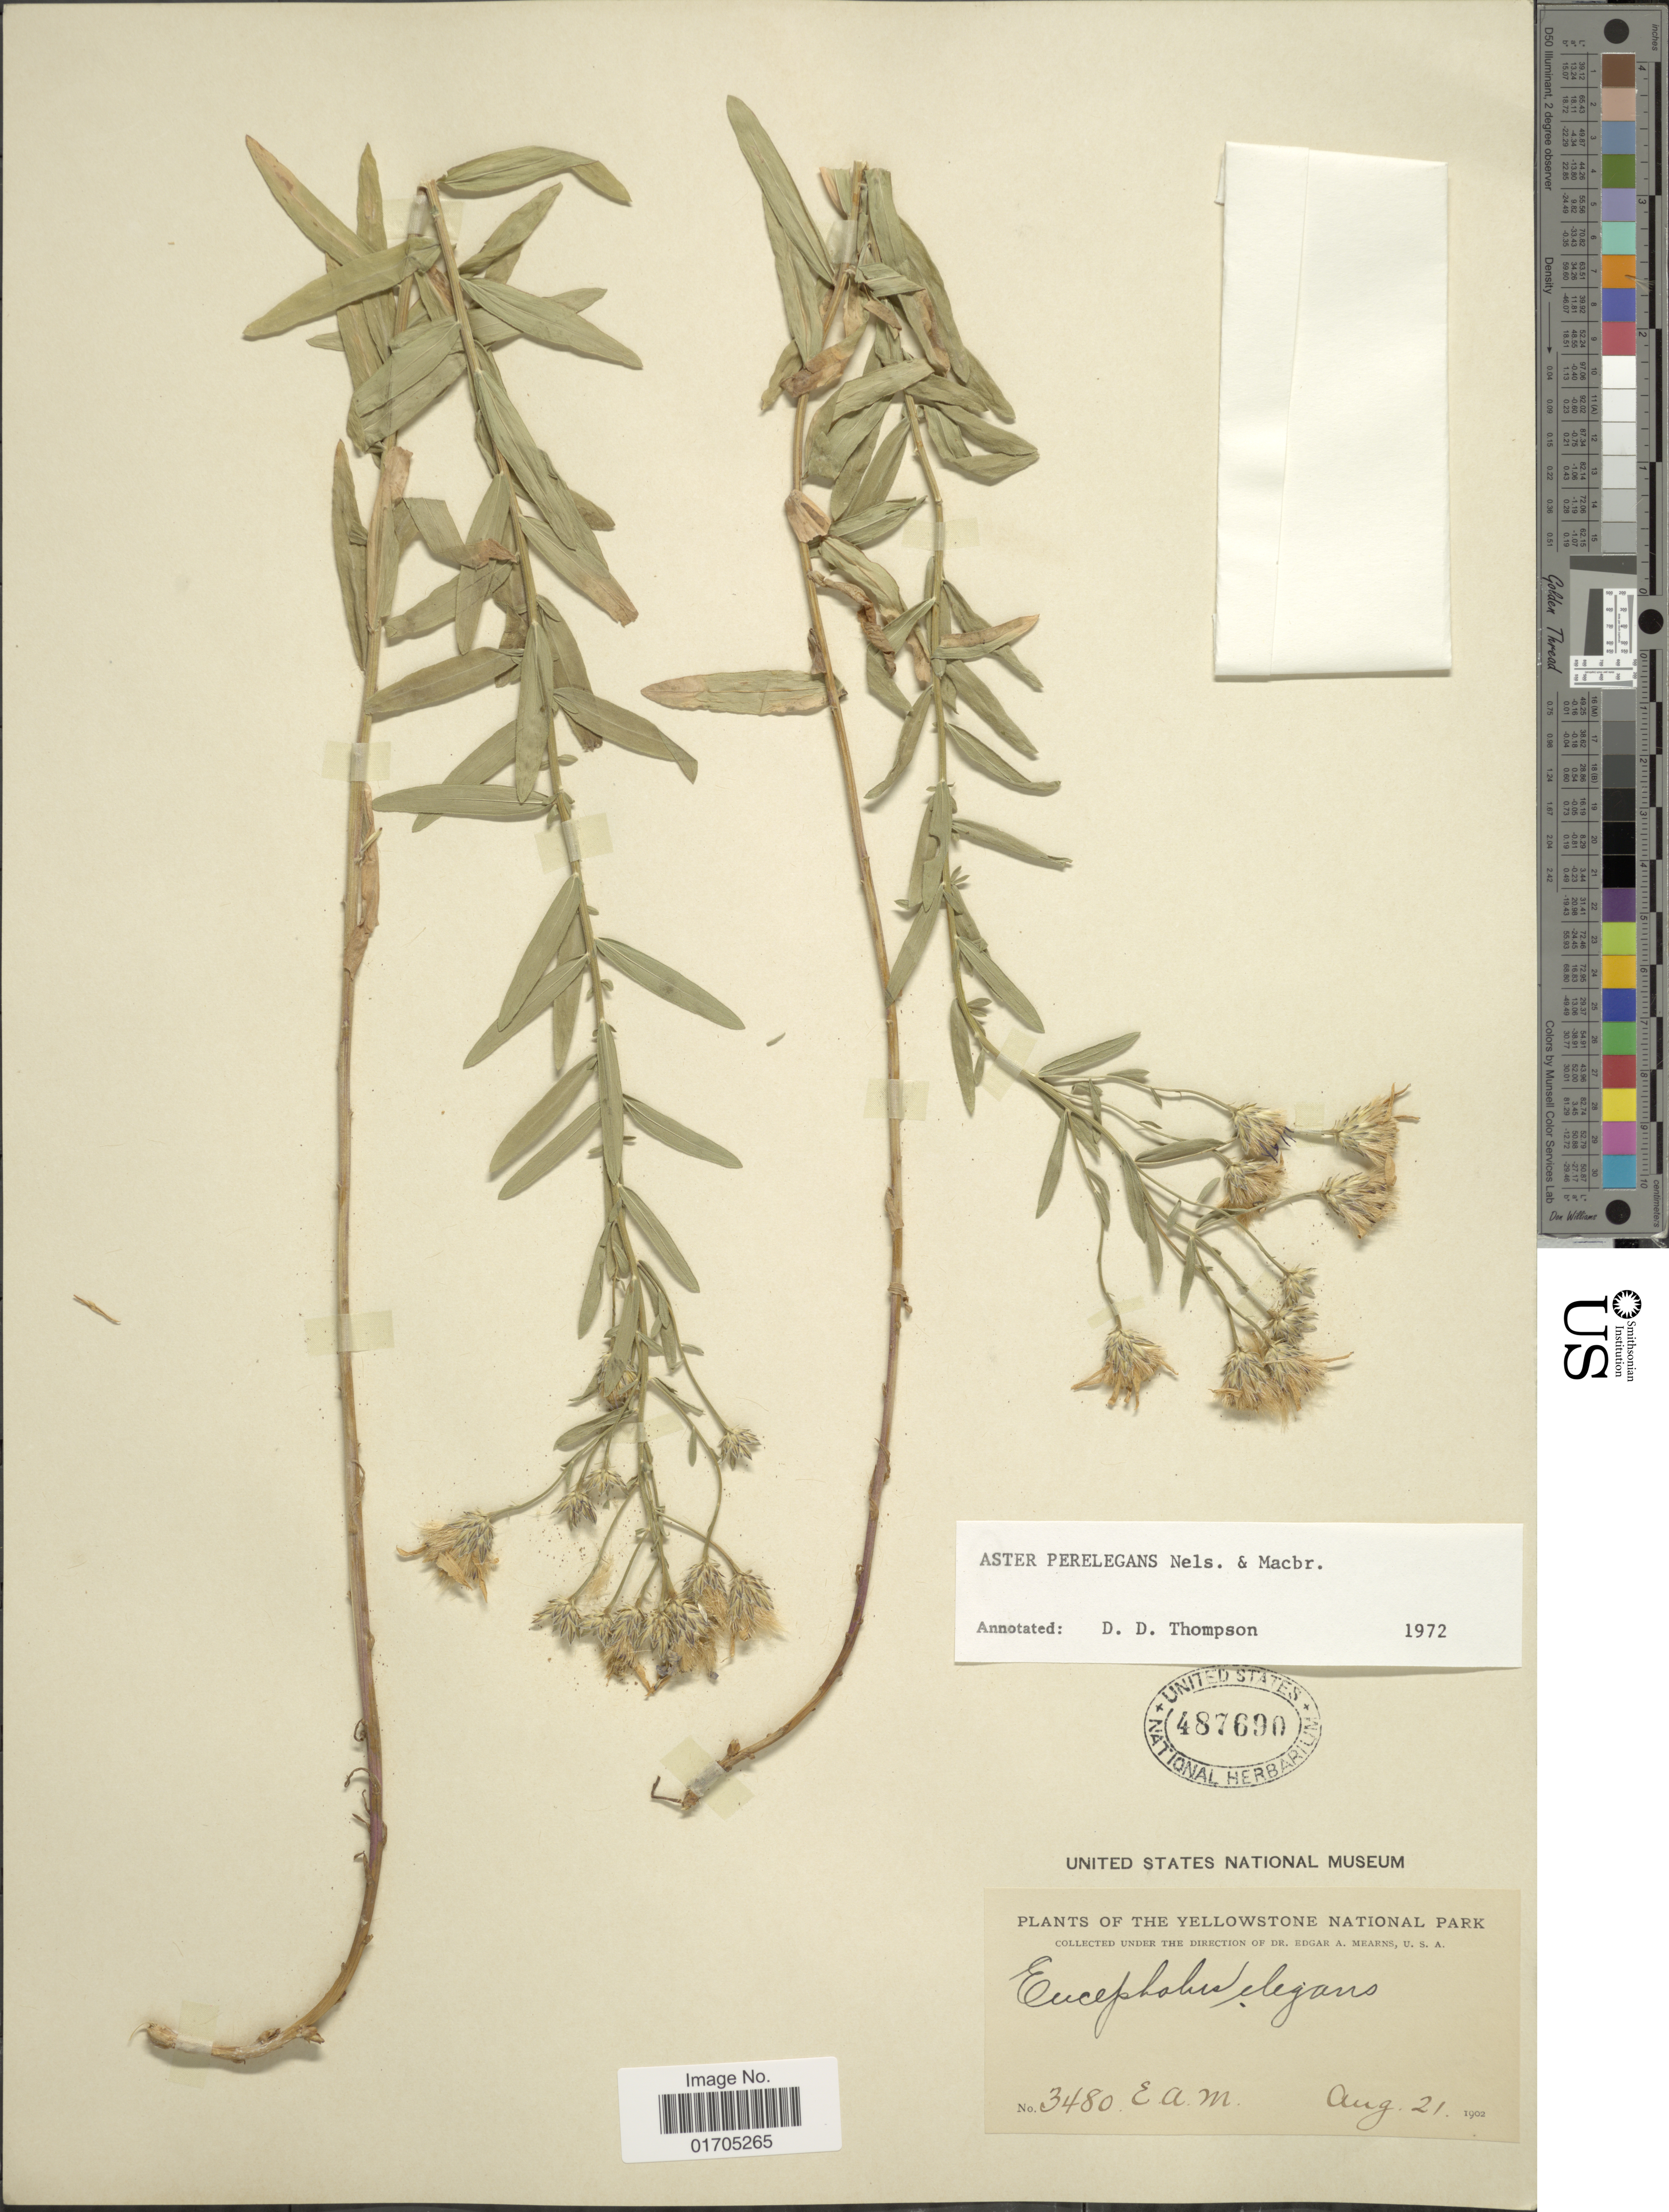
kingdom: Plantae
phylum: Tracheophyta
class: Magnoliopsida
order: Asterales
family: Asteraceae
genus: Eucephalus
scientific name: Eucephalus elegans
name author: Nutt.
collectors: E. A. Mearns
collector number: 3480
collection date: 1902-08-21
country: United States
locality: Yellowstone National Park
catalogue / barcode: US 487690